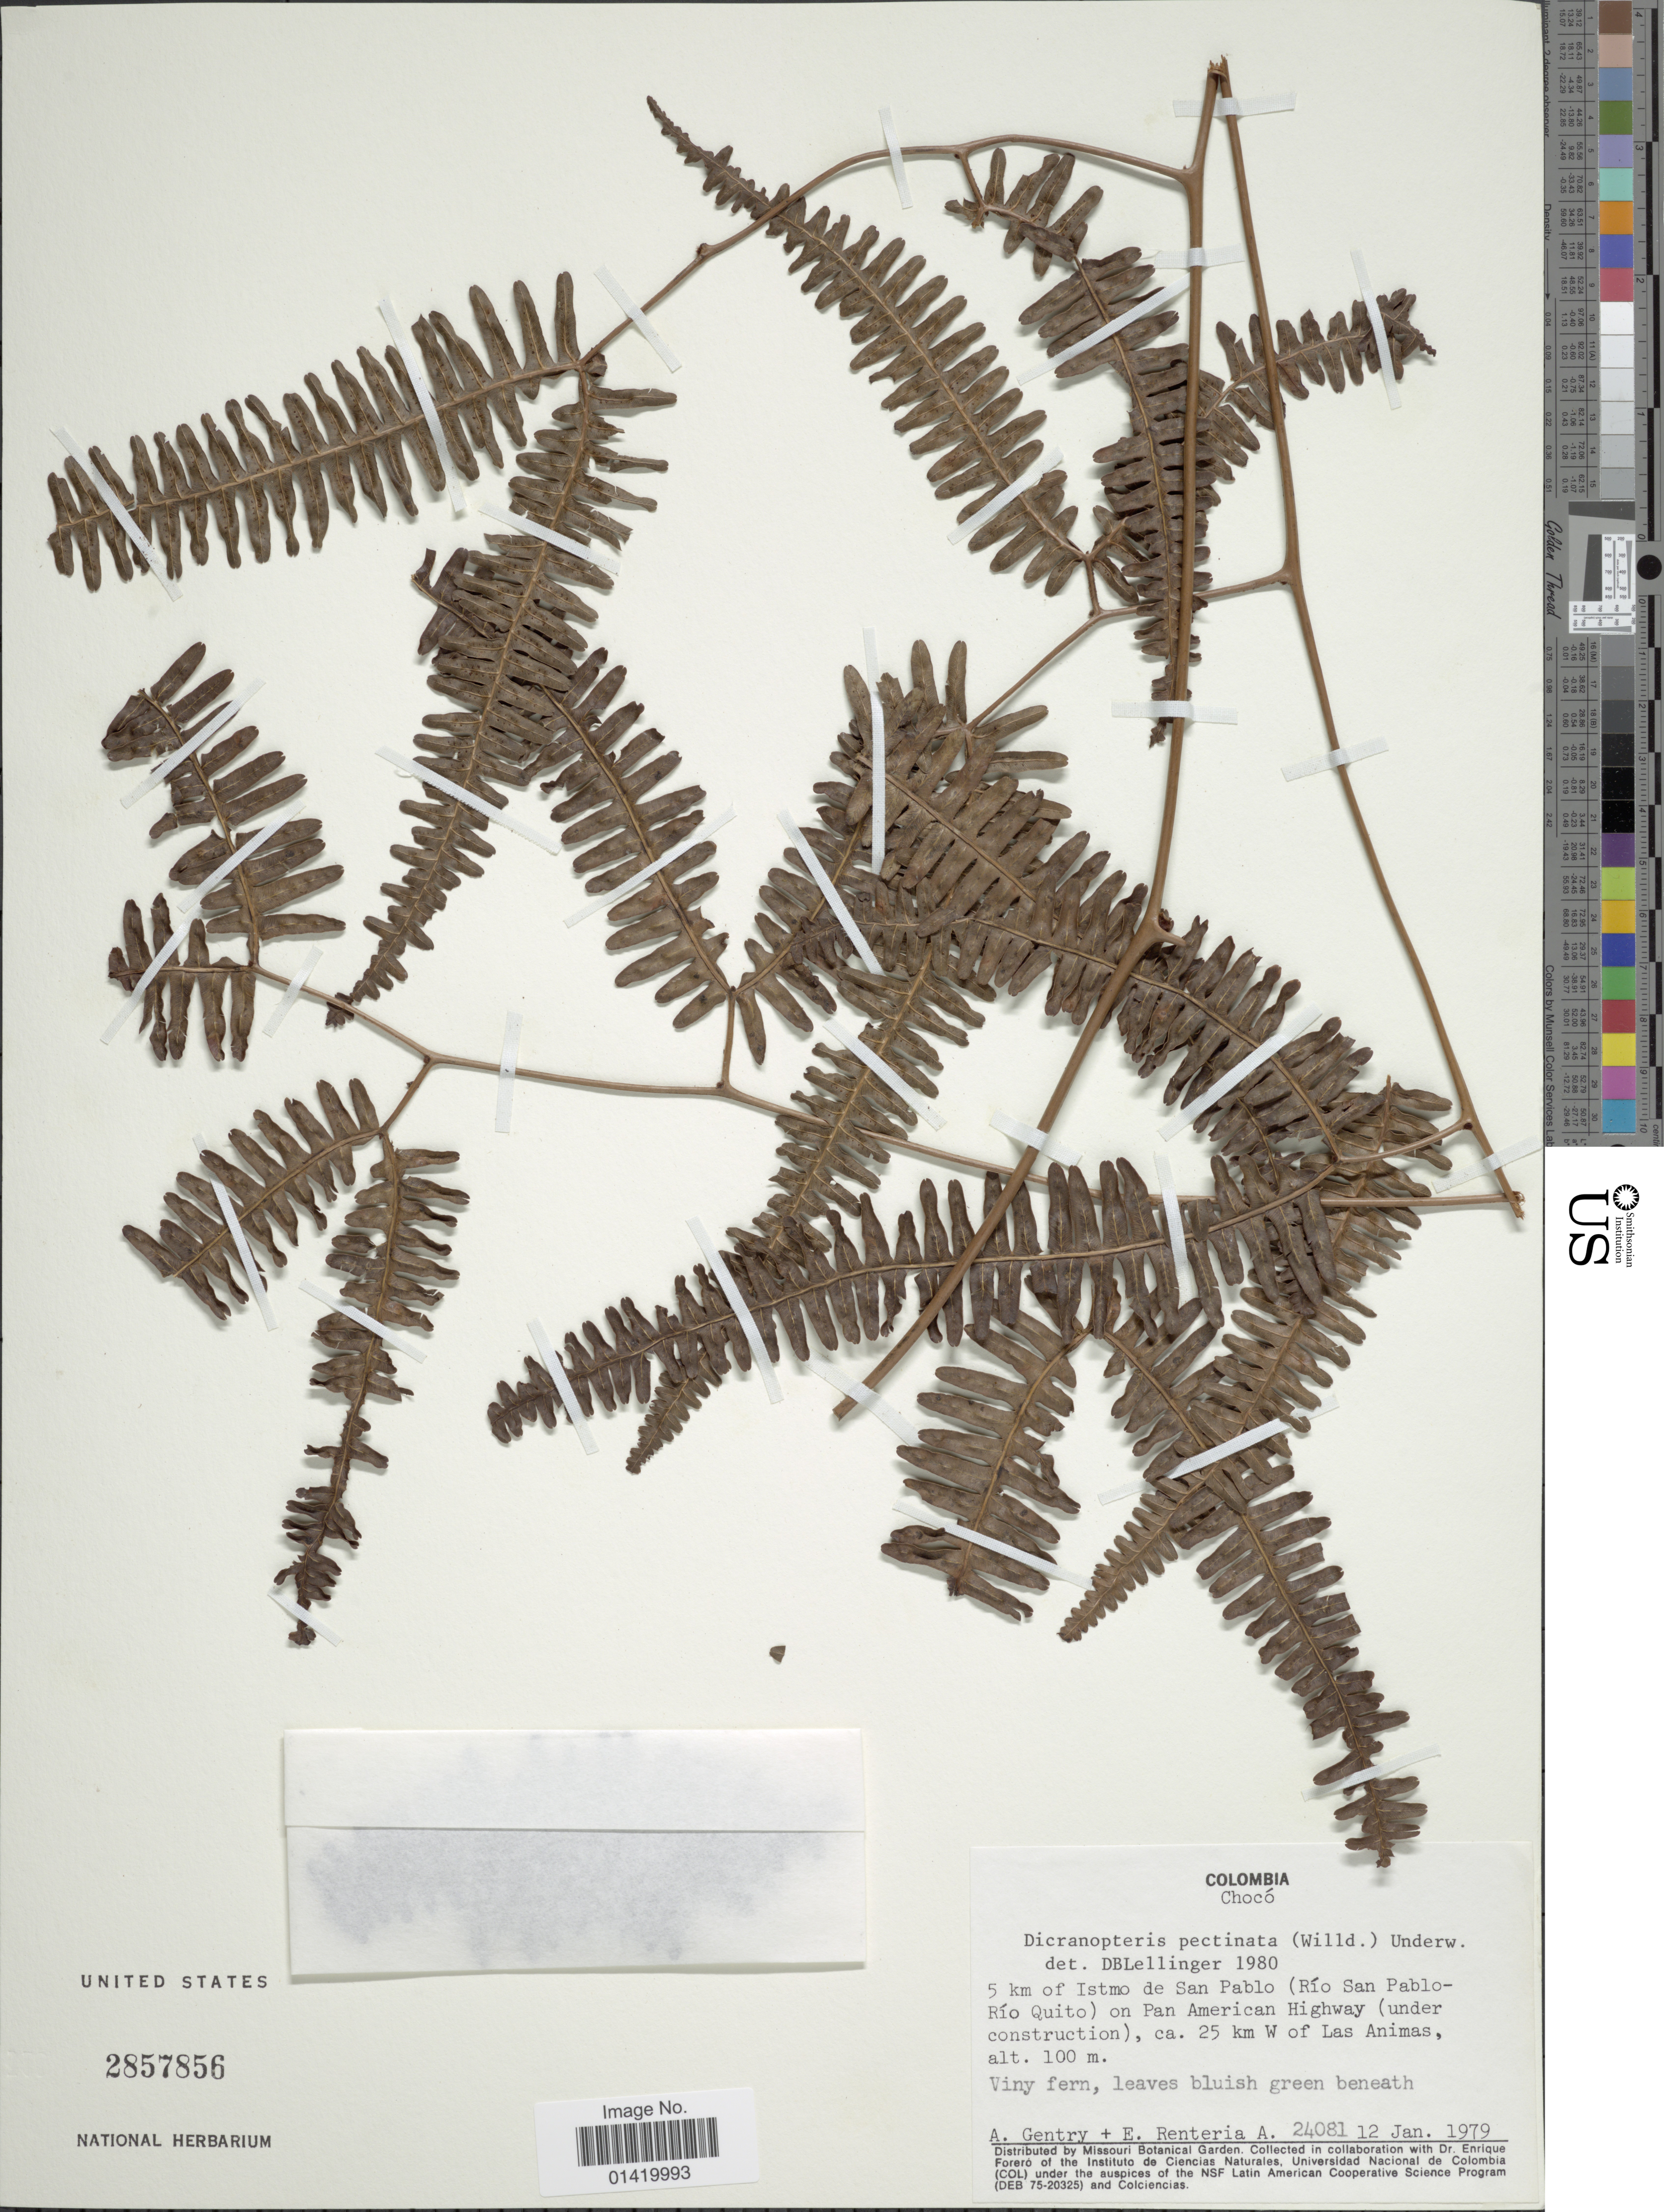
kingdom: Plantae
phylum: Tracheophyta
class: Polypodiopsida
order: Gleicheniales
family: Gleicheniaceae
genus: Gleichenella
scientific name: Gleichenella pectinata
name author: (Willd.) Ching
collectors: A. H. Gentry & E. Renteria A.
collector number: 24081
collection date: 1979-01-12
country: Colombia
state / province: Chocó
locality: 5 km Istmo de San Pablo (Río San Pablo-Río Quito) on Pan American Highway (under construction), ca. 25 km W of Las Animas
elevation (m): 100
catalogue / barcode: US 2857856